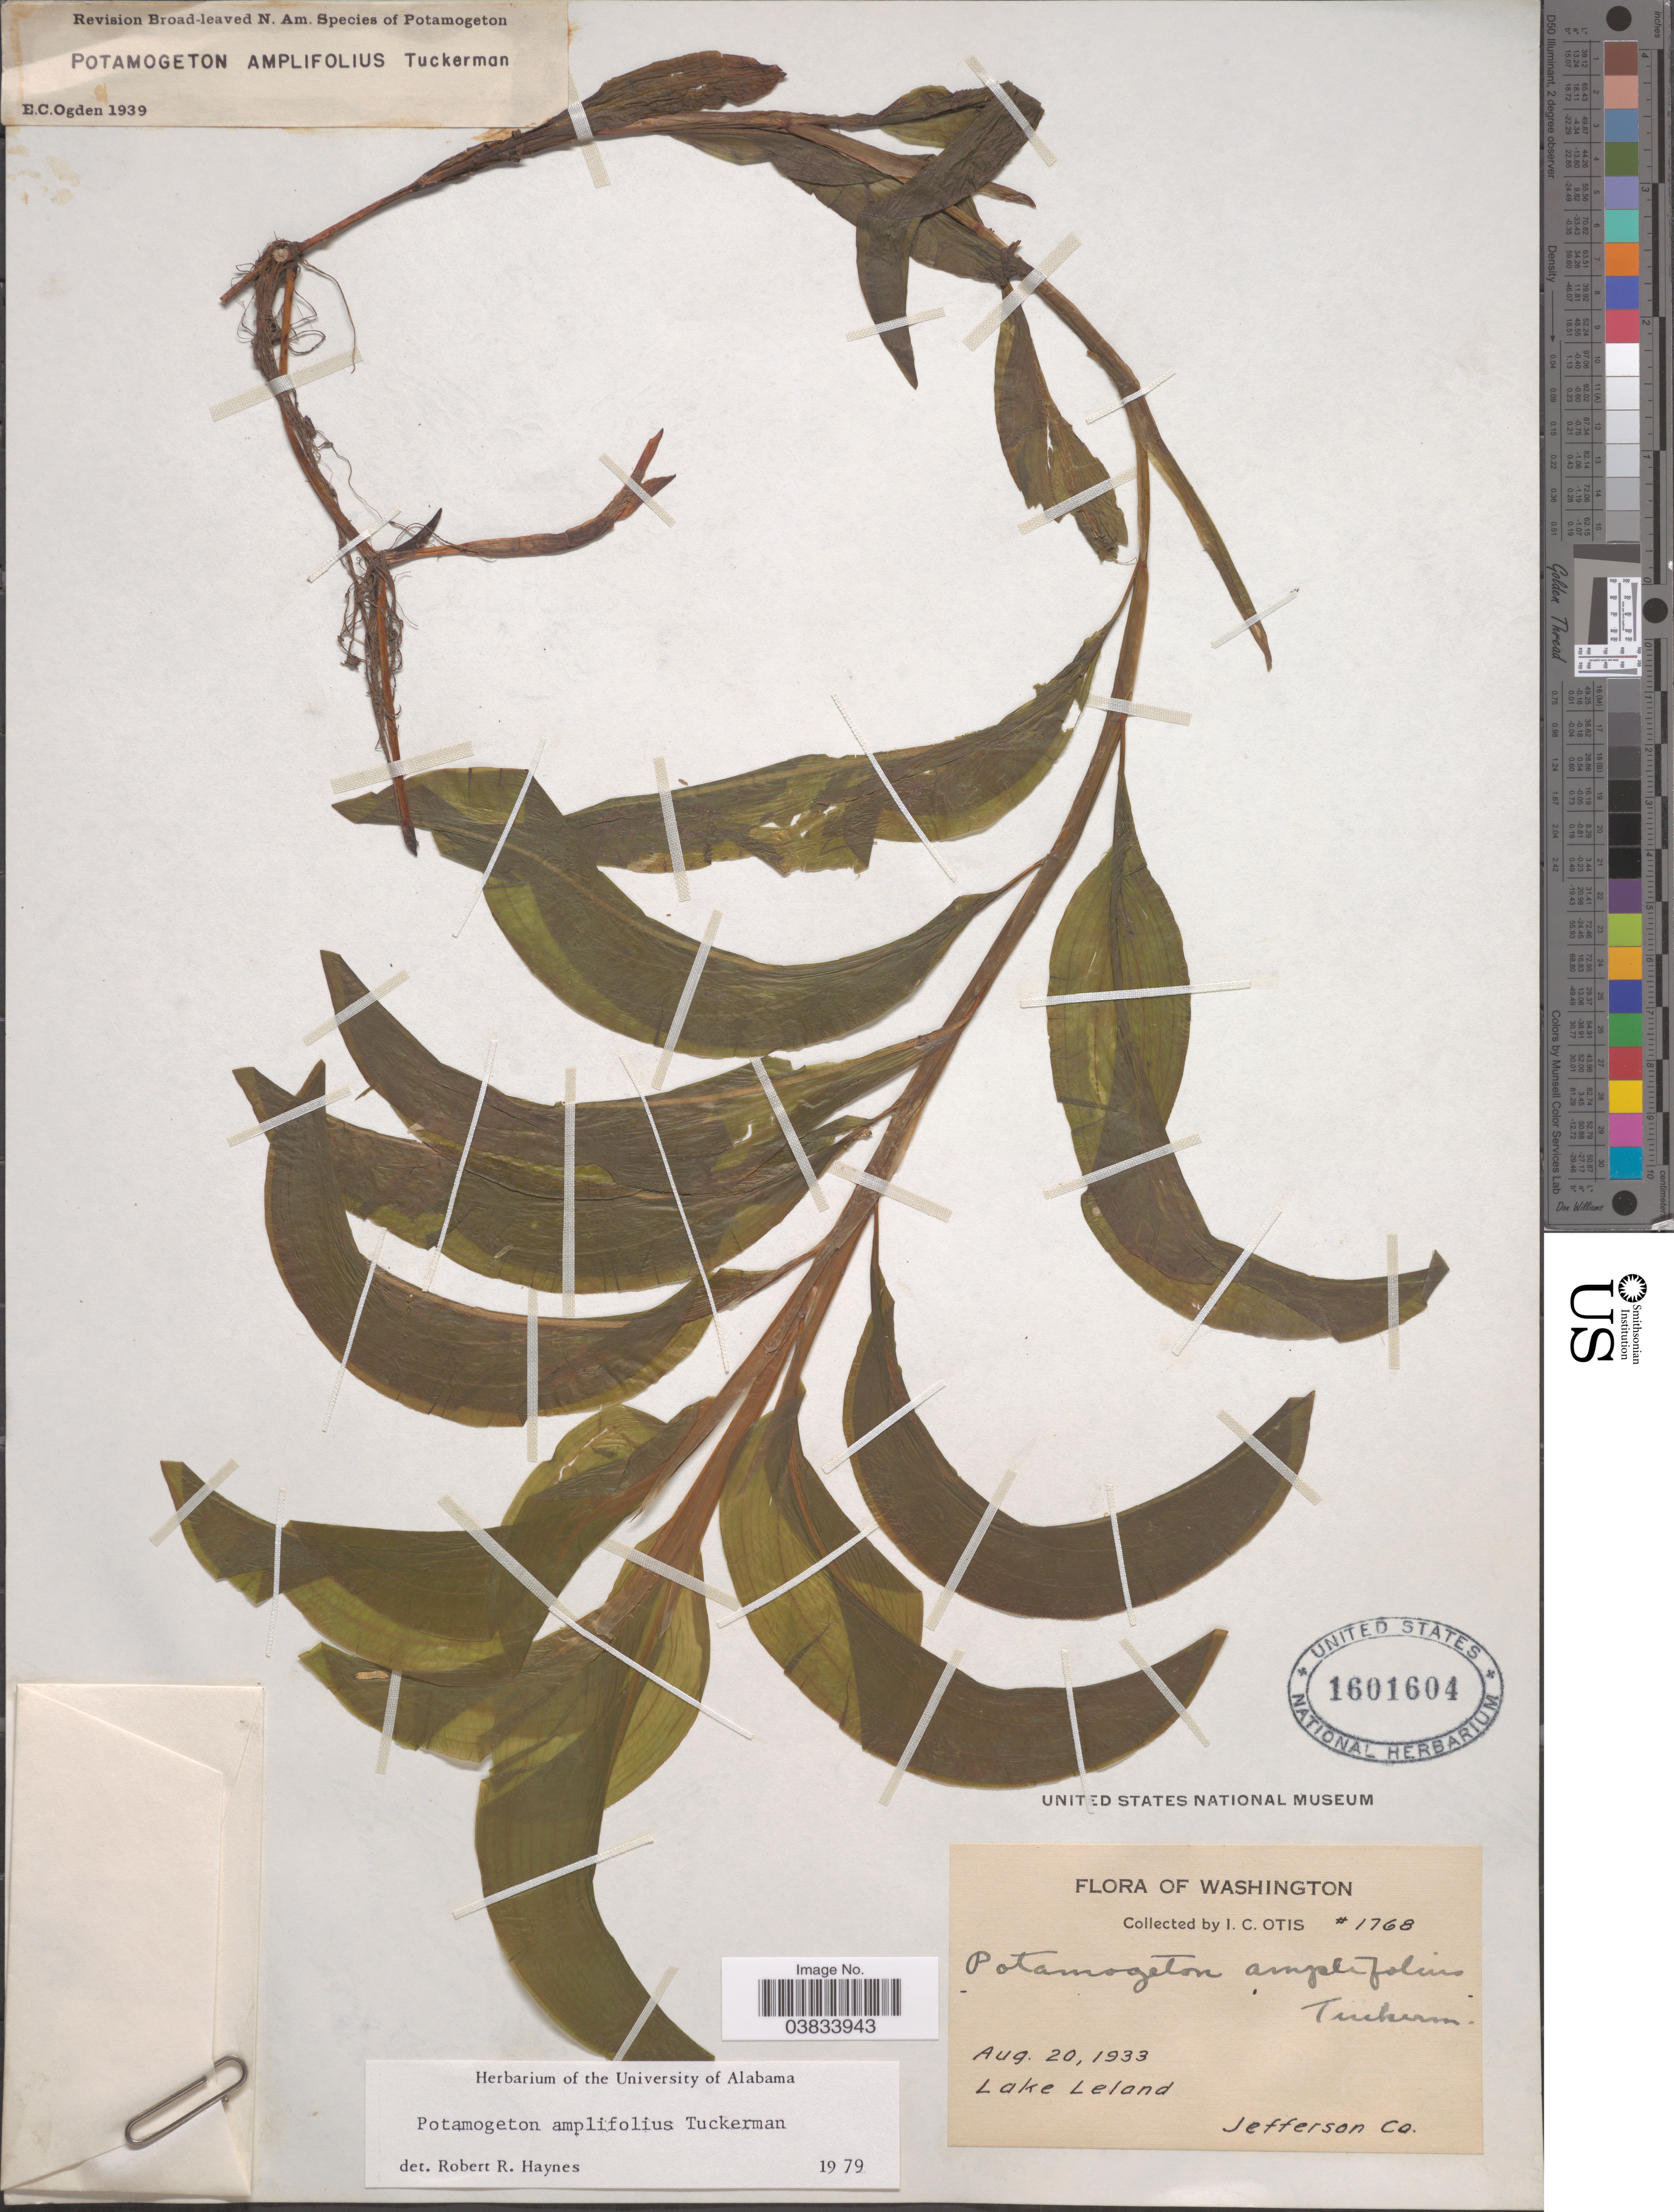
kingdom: Plantae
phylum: Tracheophyta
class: Liliopsida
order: Alismatales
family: Potamogetonaceae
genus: Potamogeton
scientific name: Potamogeton amplifolius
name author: Tuckerm.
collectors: I. C. Otis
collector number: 1768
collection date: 1933-08-20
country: United States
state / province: Washington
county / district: Jefferson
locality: Lake Leland. Jefferson Co.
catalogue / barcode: US 1601604